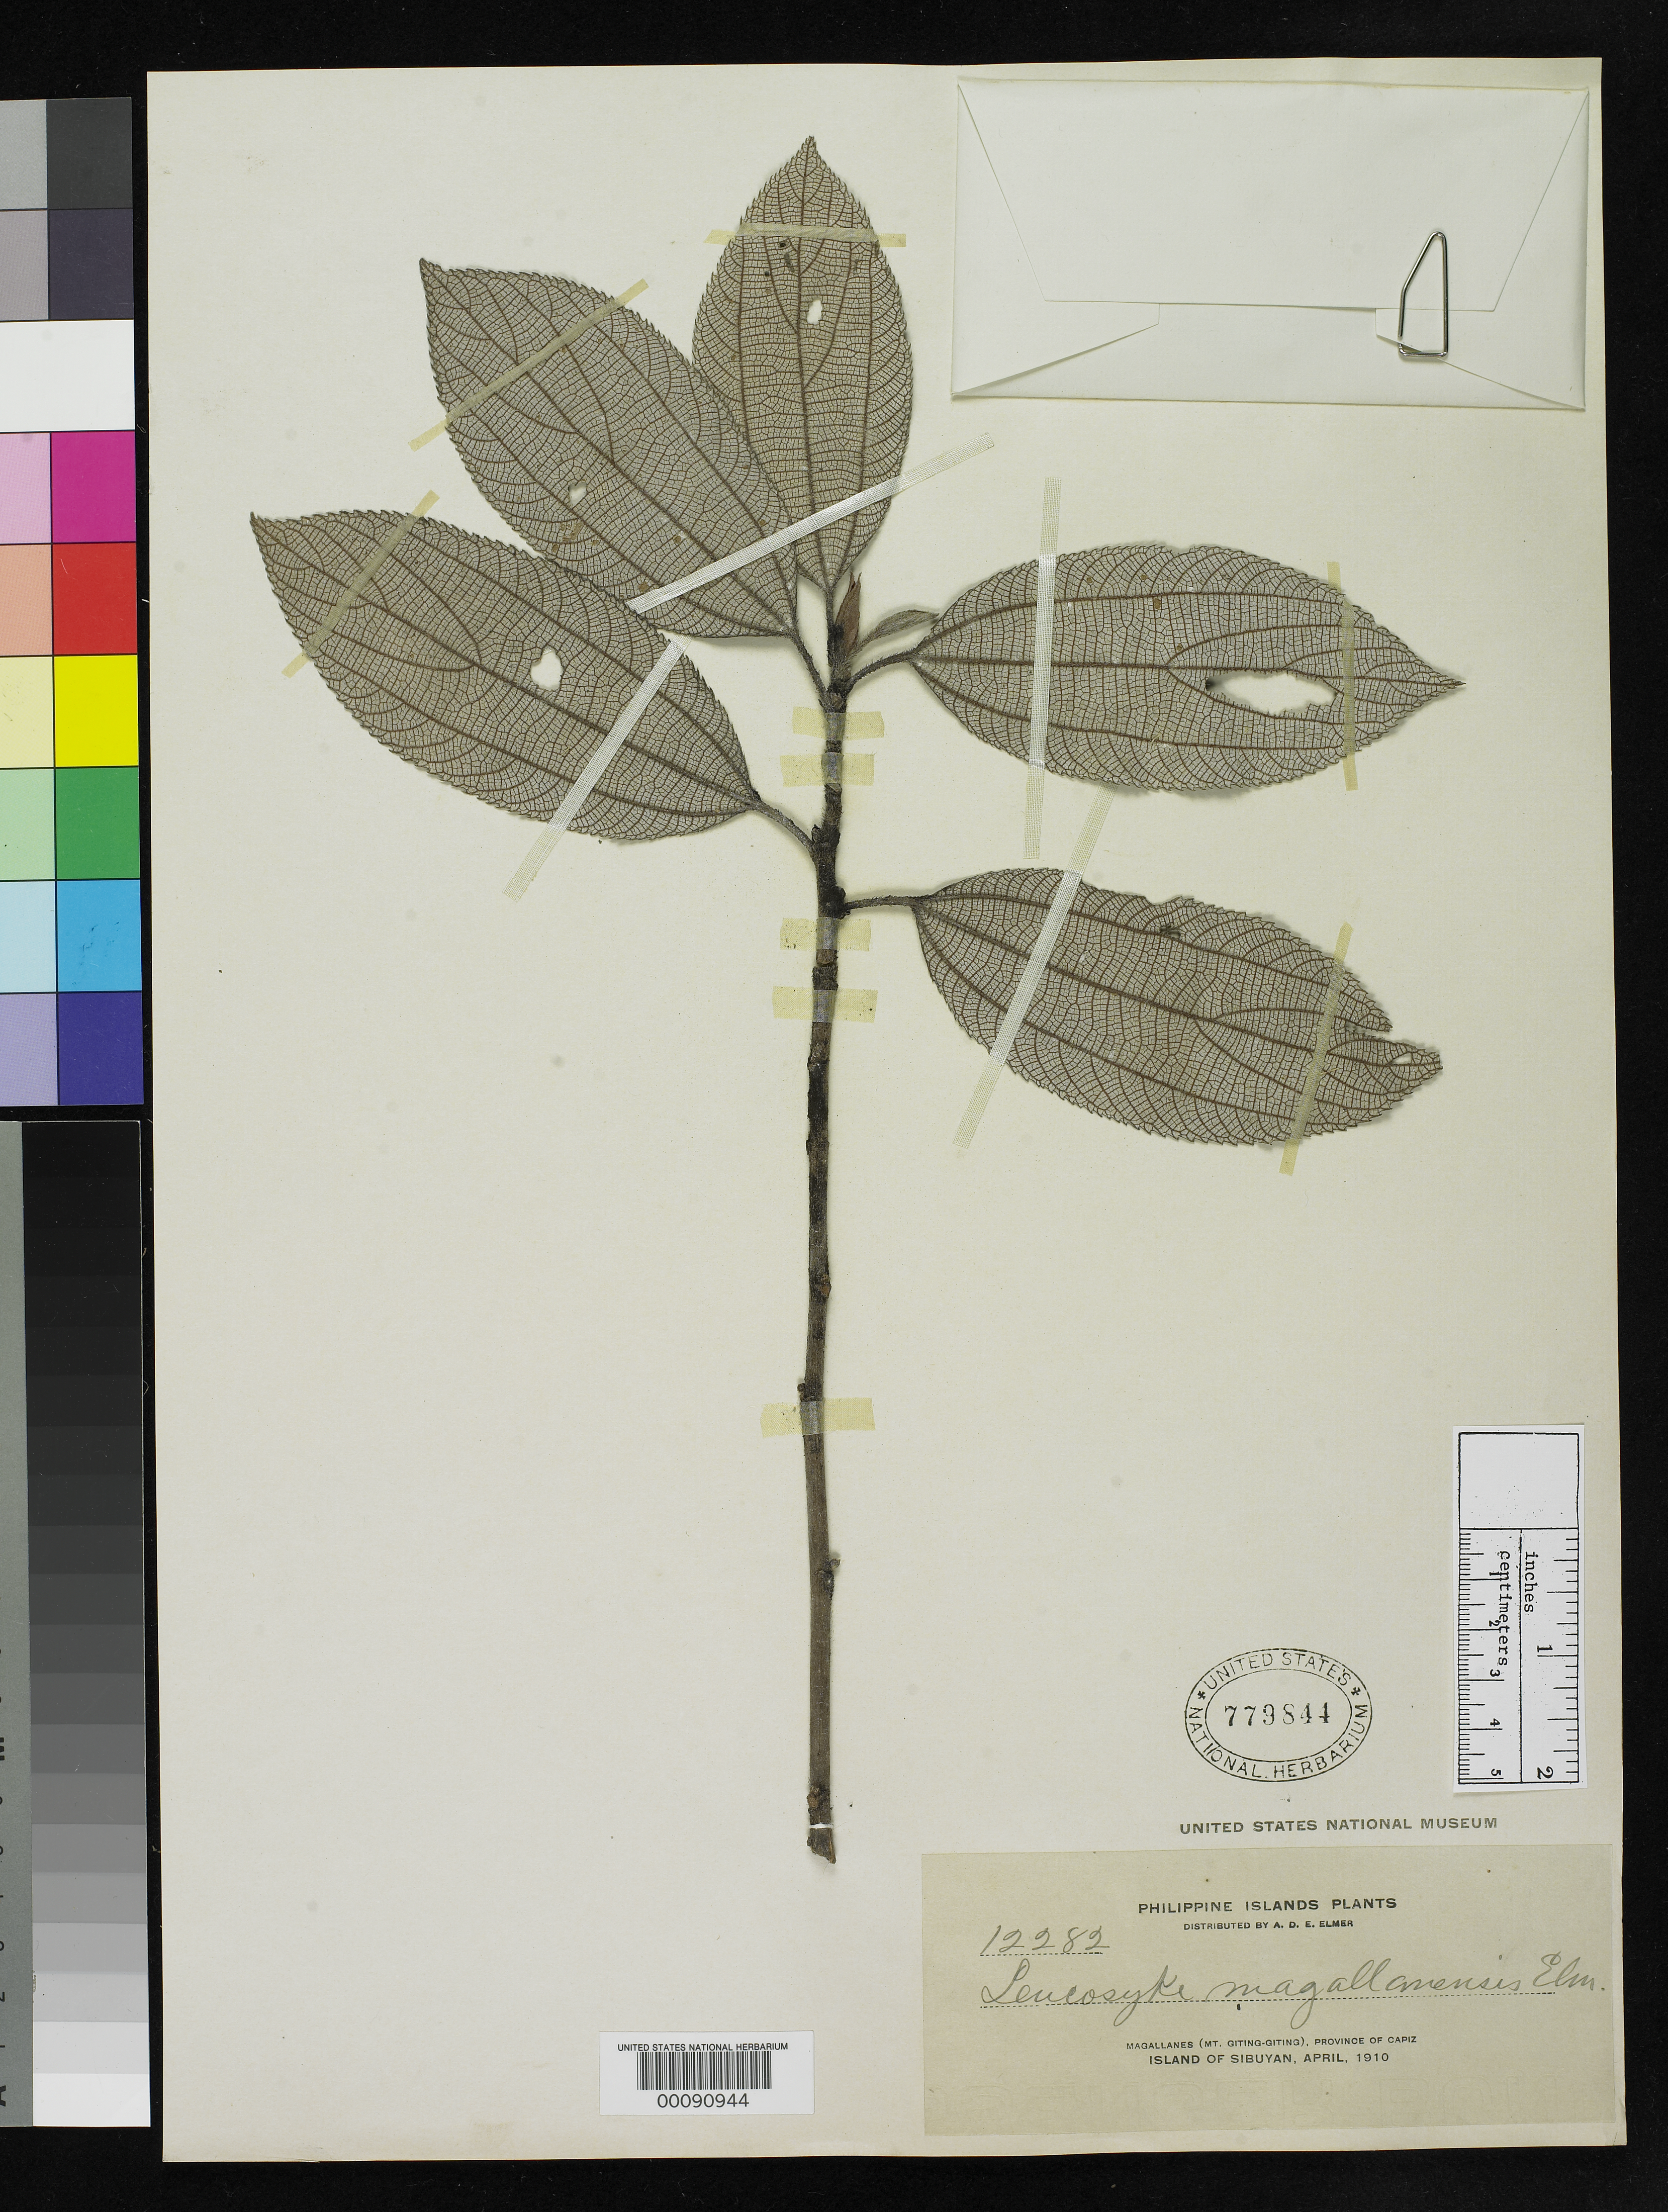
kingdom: Plantae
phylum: Tracheophyta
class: Magnoliopsida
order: Rosales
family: Urticaceae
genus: Leucosyke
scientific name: Leucosyke magallanensis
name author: Elmer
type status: Isotype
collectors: A. D. E. Elmer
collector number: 12282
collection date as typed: Apr 1910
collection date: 1910-04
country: Philippines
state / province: Mimaropa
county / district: Romblon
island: Sibuyan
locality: Magallanes (Mt. Giting-Giting), Province of Capiz, Island of Sibuyan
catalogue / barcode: US 779844